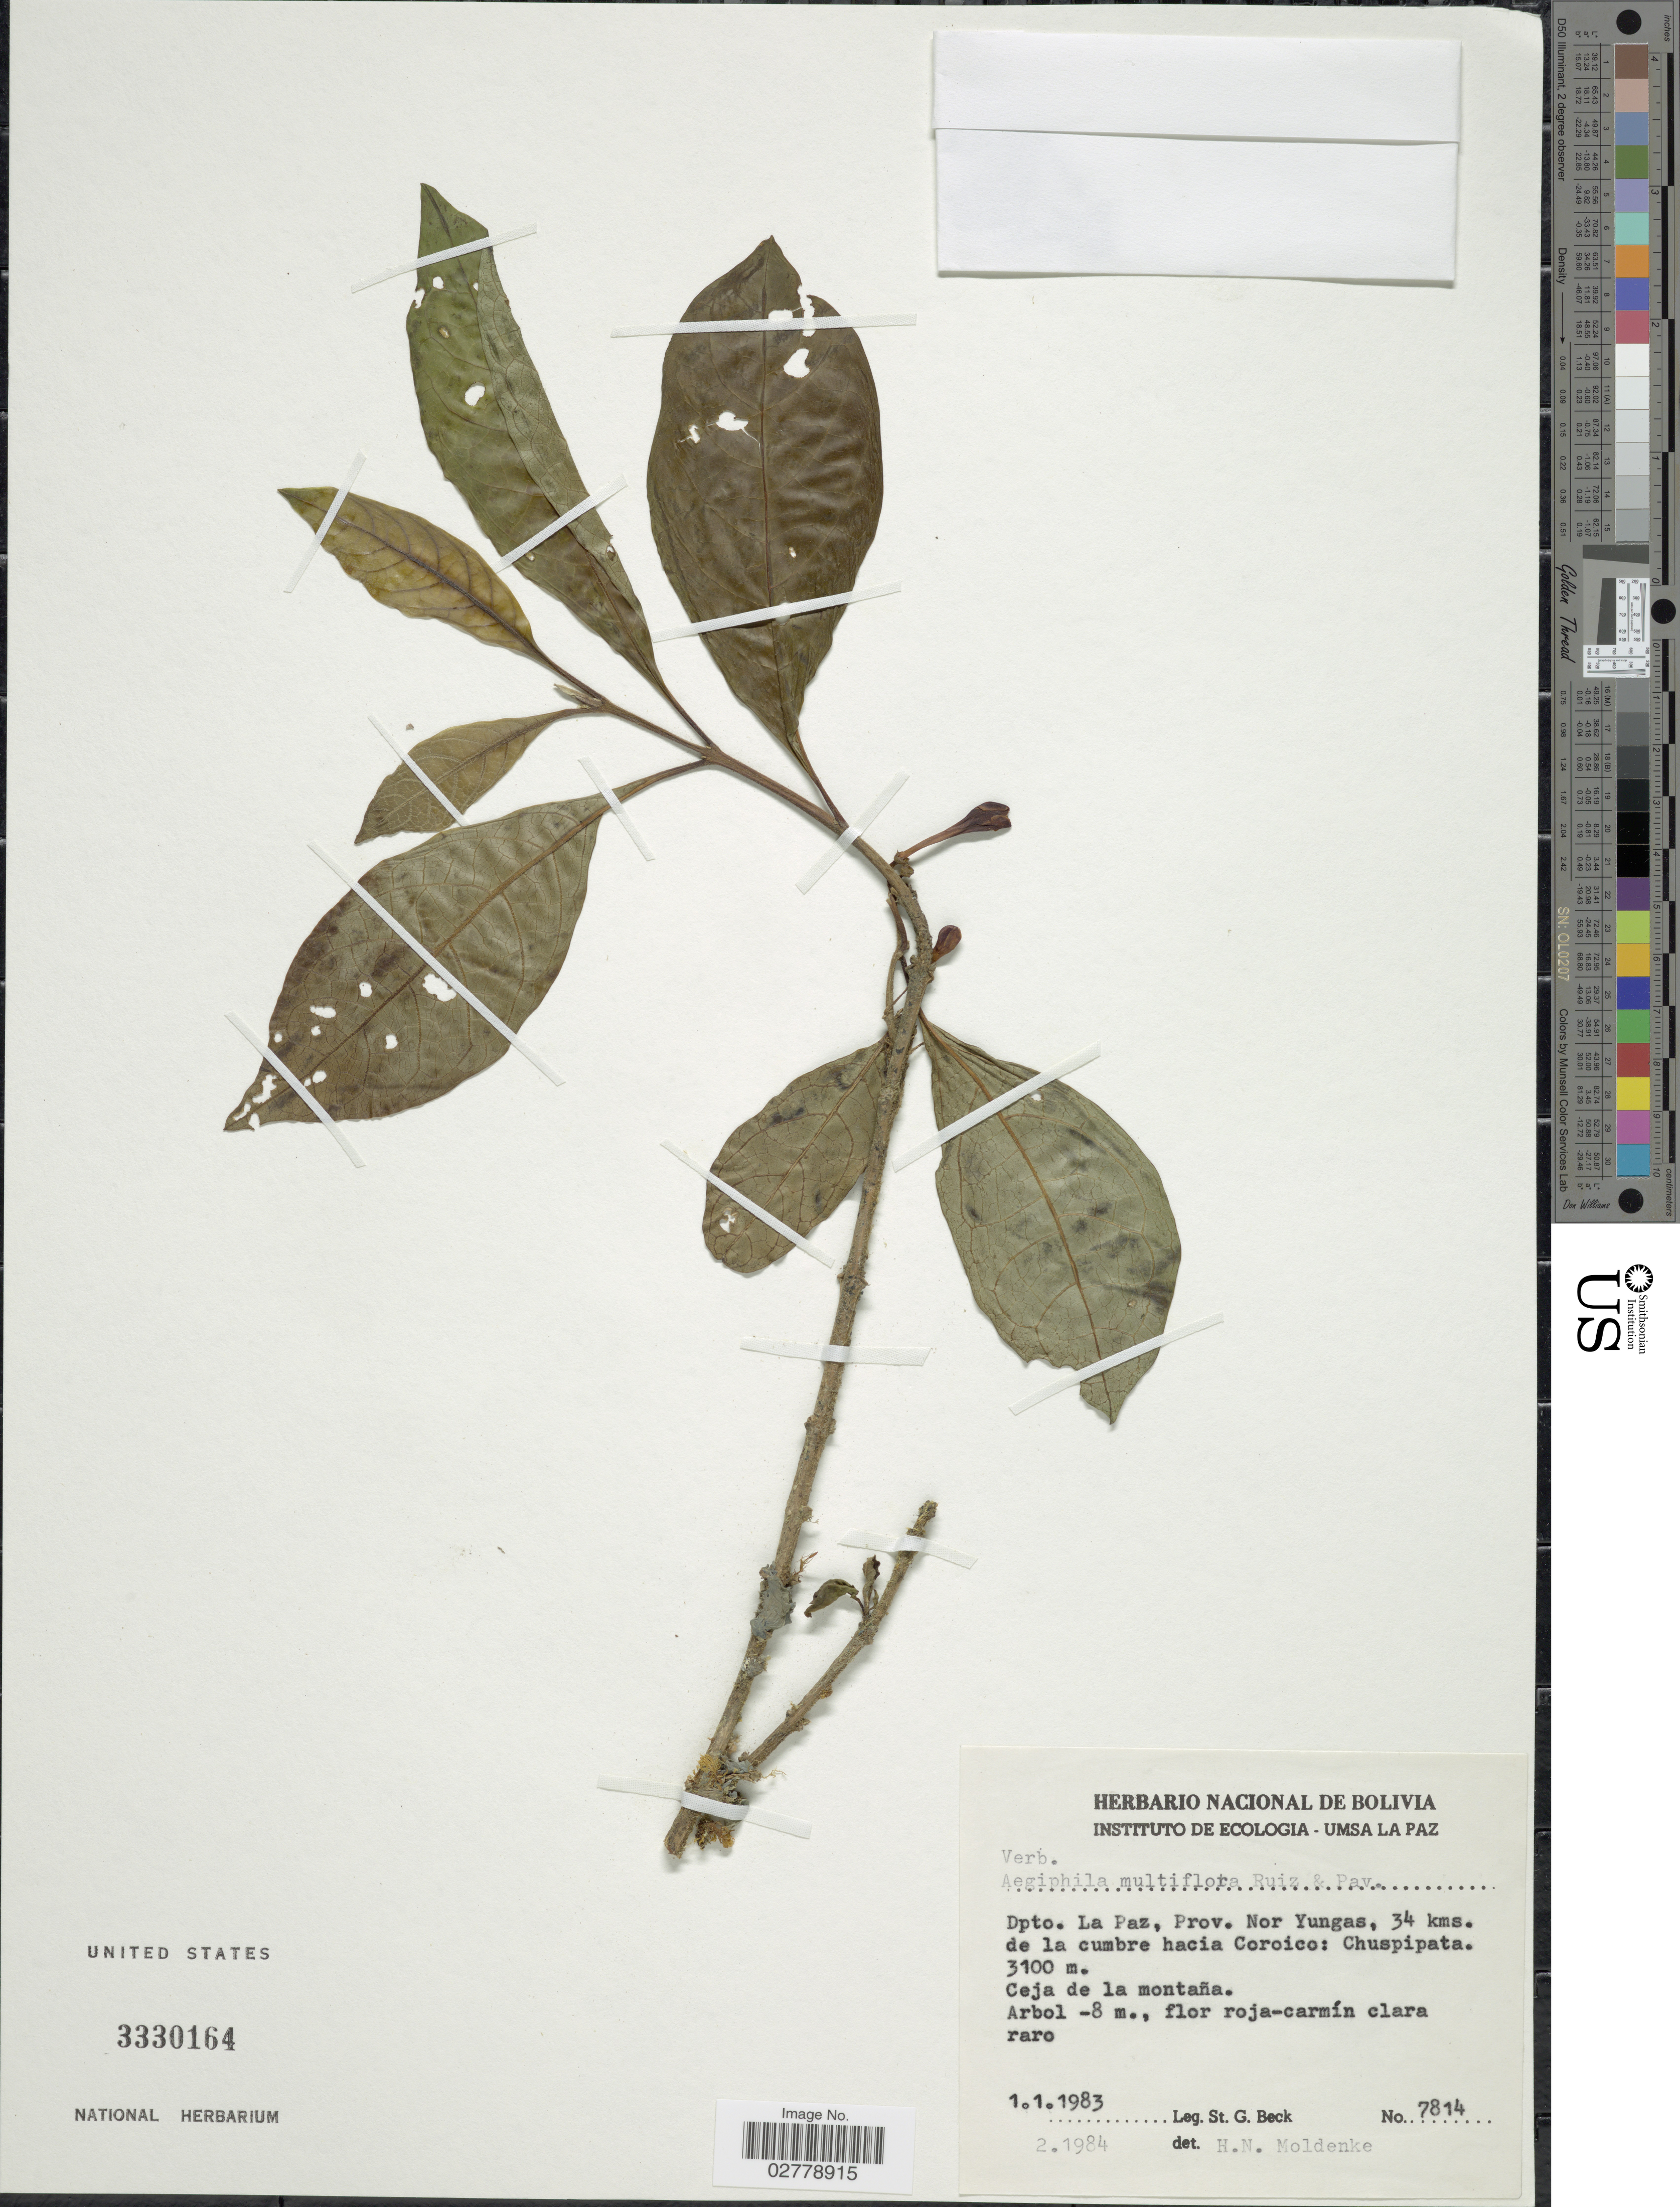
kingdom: Plantae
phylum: Tracheophyta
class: Magnoliopsida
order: Lamiales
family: Lamiaceae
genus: Aegiphila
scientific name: Aegiphila multiflora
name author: Ruiz & Pav.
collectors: S. G. Beck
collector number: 7814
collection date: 1983-01-01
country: Bolivia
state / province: La Paz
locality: Prov. Nor Yungas, 34 kms. de la cumbre hacia Coroico: Chuspipata.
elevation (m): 3100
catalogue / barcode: US 3330164